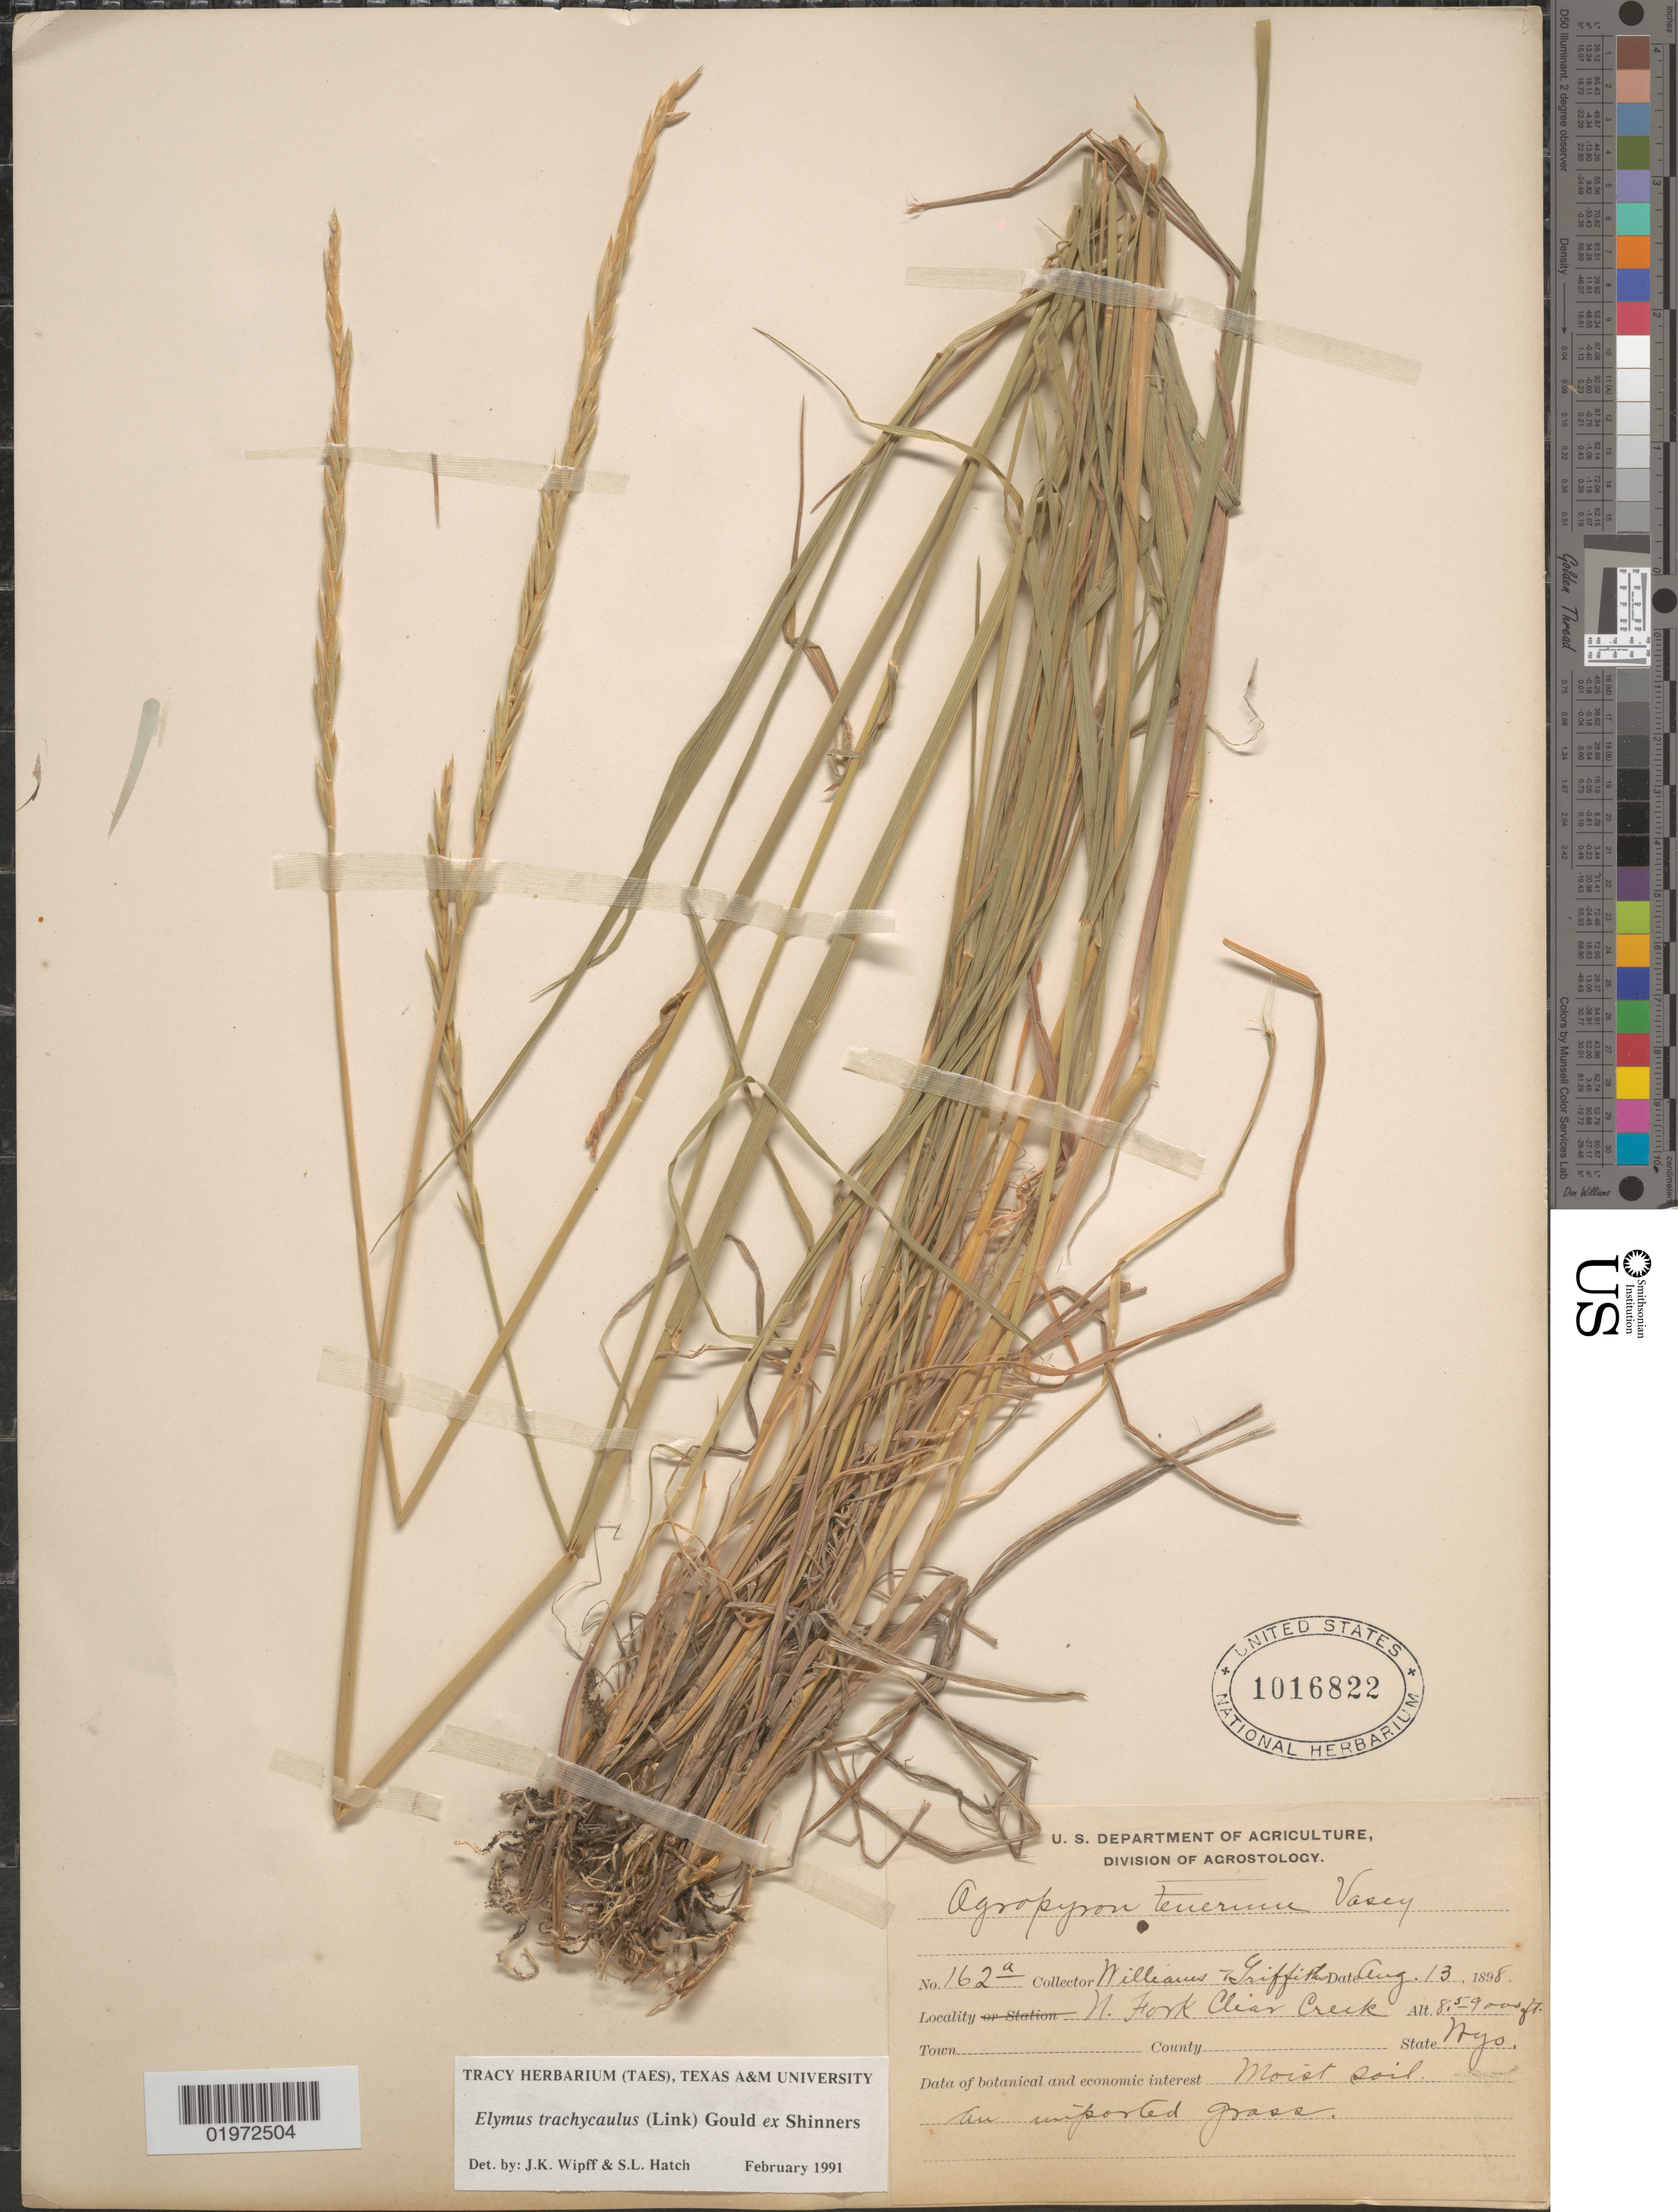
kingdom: Plantae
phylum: Tracheophyta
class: Liliopsida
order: Poales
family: Poaceae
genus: Elymus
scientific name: Elymus trachycaulus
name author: (Link) Gould ex Shinners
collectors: -- Williams & -. Griffith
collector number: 162a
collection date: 1898-08-13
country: United States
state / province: Wyoming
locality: N. Fork Clear Creek.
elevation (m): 2591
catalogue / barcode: US 1016822